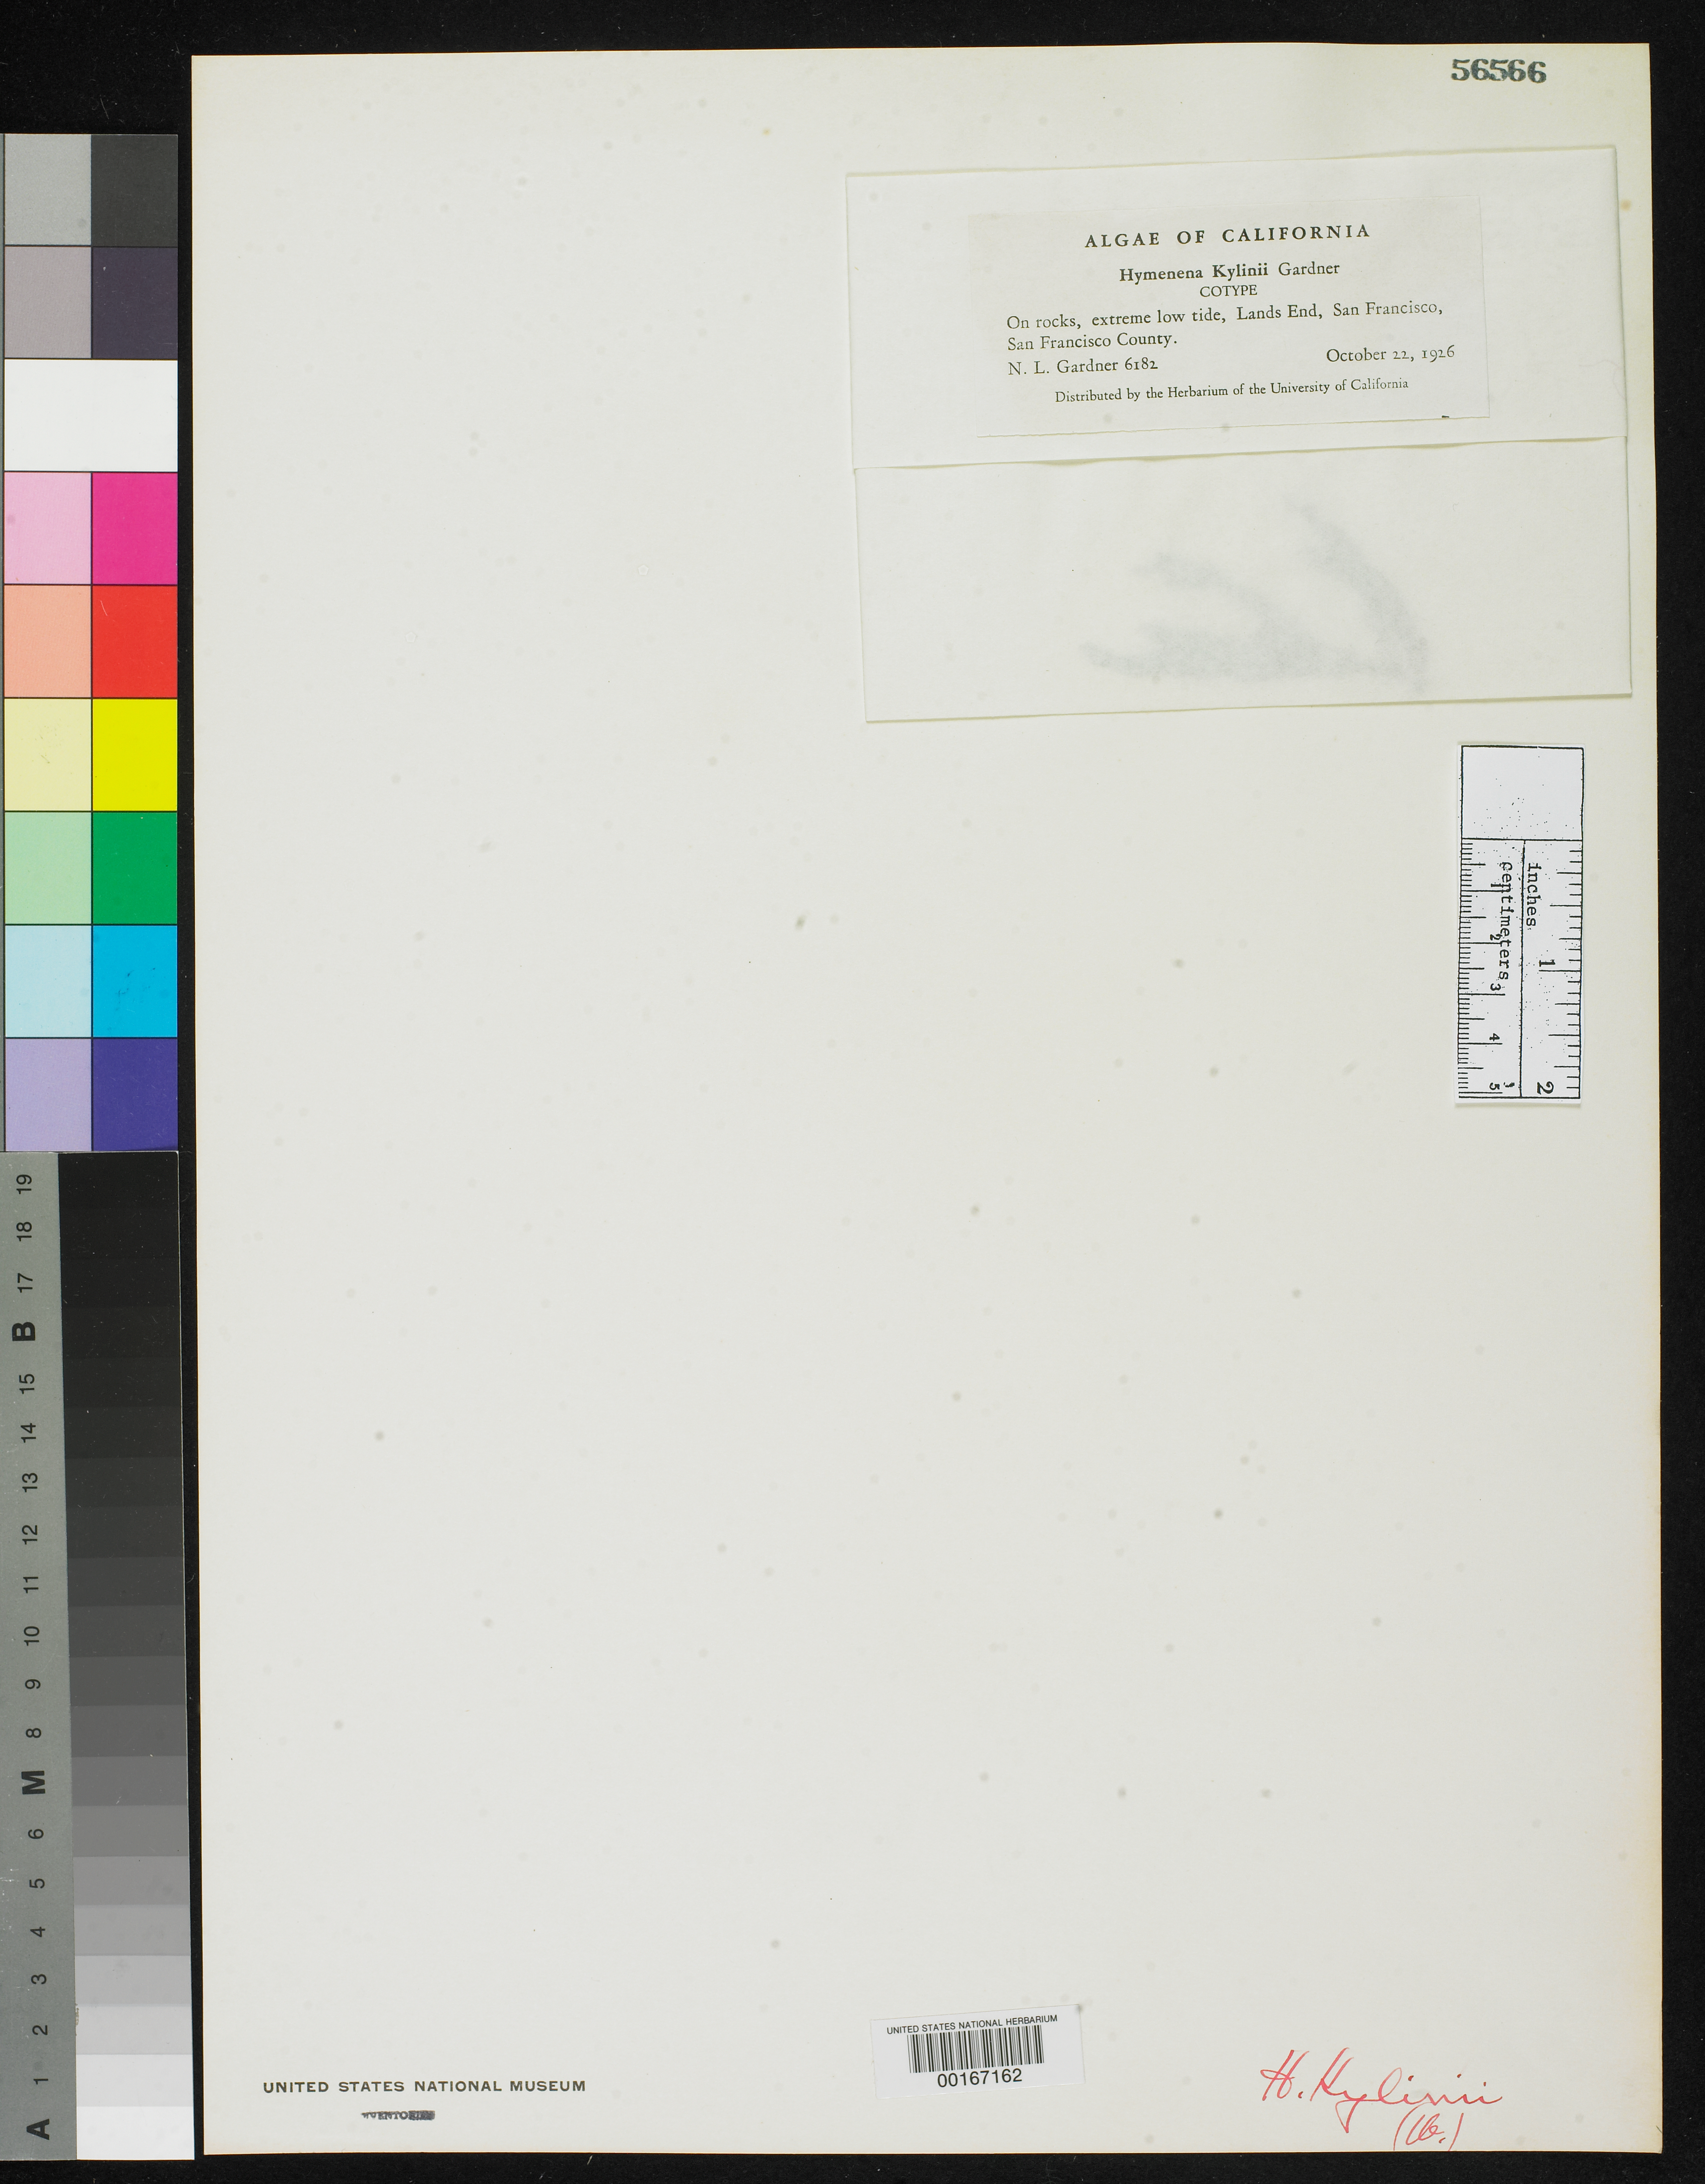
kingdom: Plantae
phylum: Rhodophyta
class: Florideophyceae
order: Ceramiales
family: Delesseriaceae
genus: Hymenena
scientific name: Hymenena kylinii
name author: N.L. Gardner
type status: Isotype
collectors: N. Gardner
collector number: NLG 6182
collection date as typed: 22 Oct 1921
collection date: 1921-10-22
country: United States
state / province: California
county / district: San Francisco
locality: San Francisco, Lands End.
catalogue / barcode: US 56566